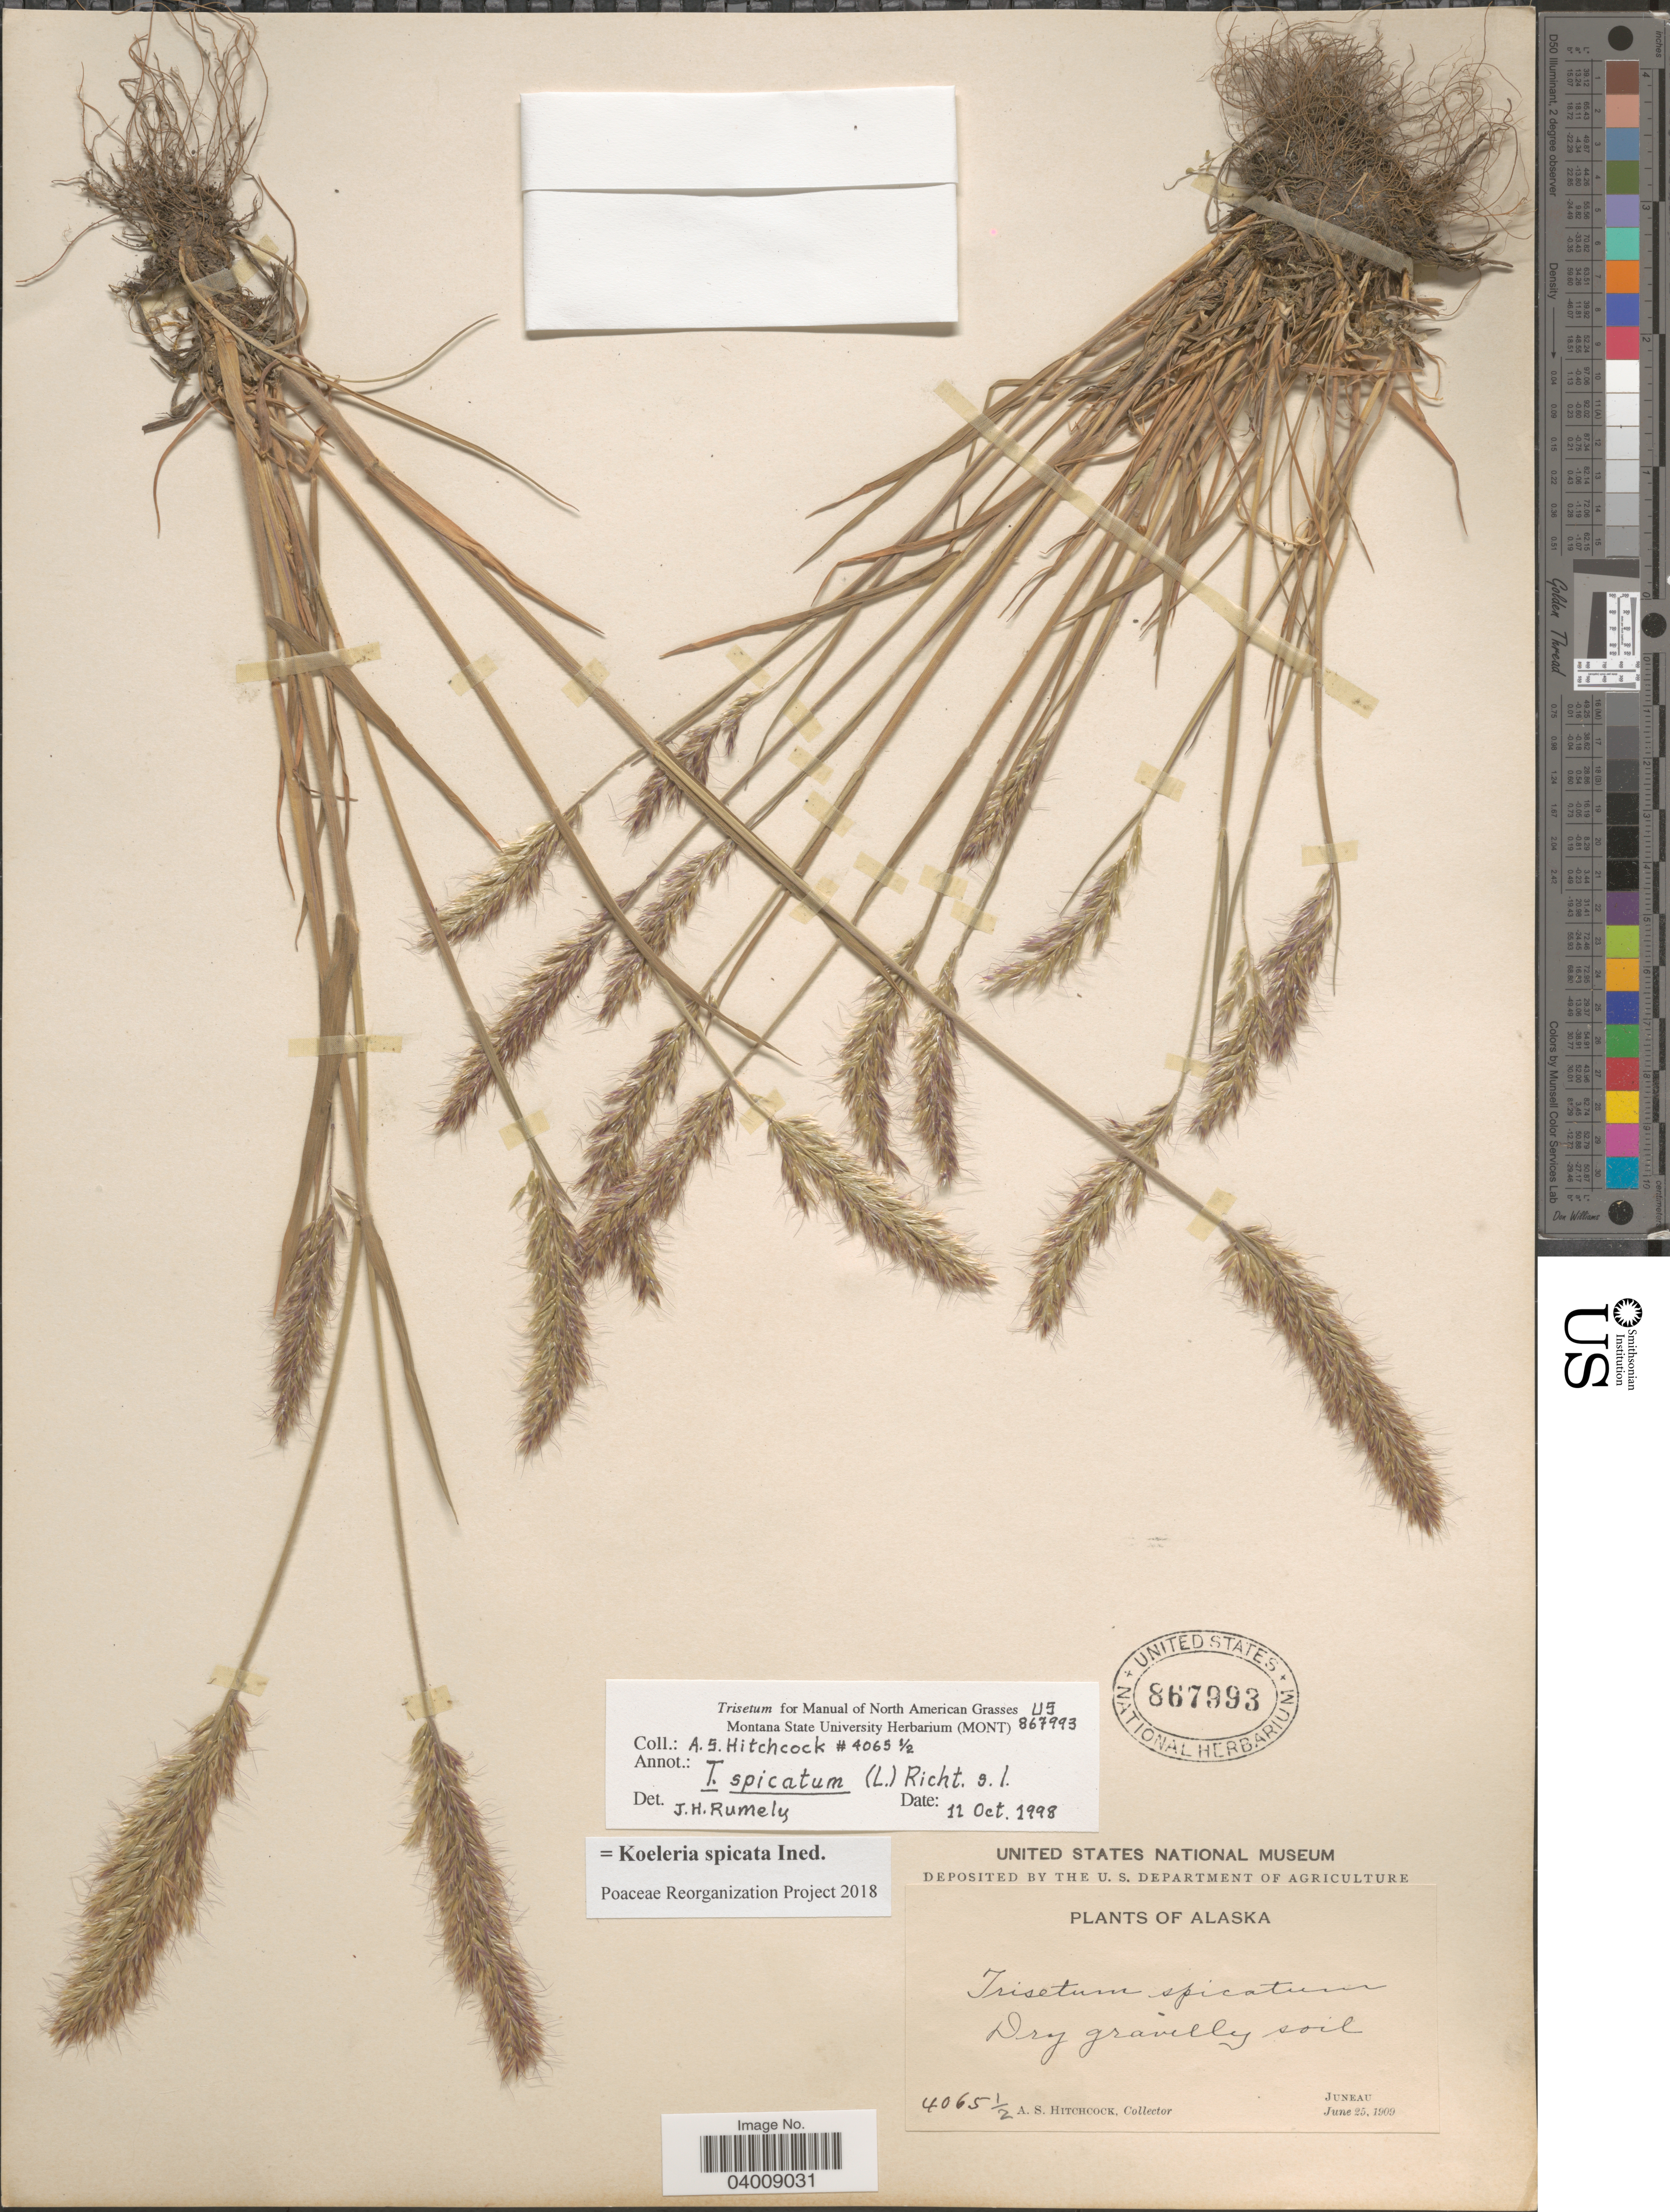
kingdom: Plantae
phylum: Tracheophyta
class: Liliopsida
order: Poales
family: Poaceae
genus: Koeleria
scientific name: Koeleria spicata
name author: (L.) Barberá et al.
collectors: A. S. Hitchcock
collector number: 4065½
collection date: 1909-06-25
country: United States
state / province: Alaska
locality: Dry gravelly soil. Juneau.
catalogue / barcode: US 867993